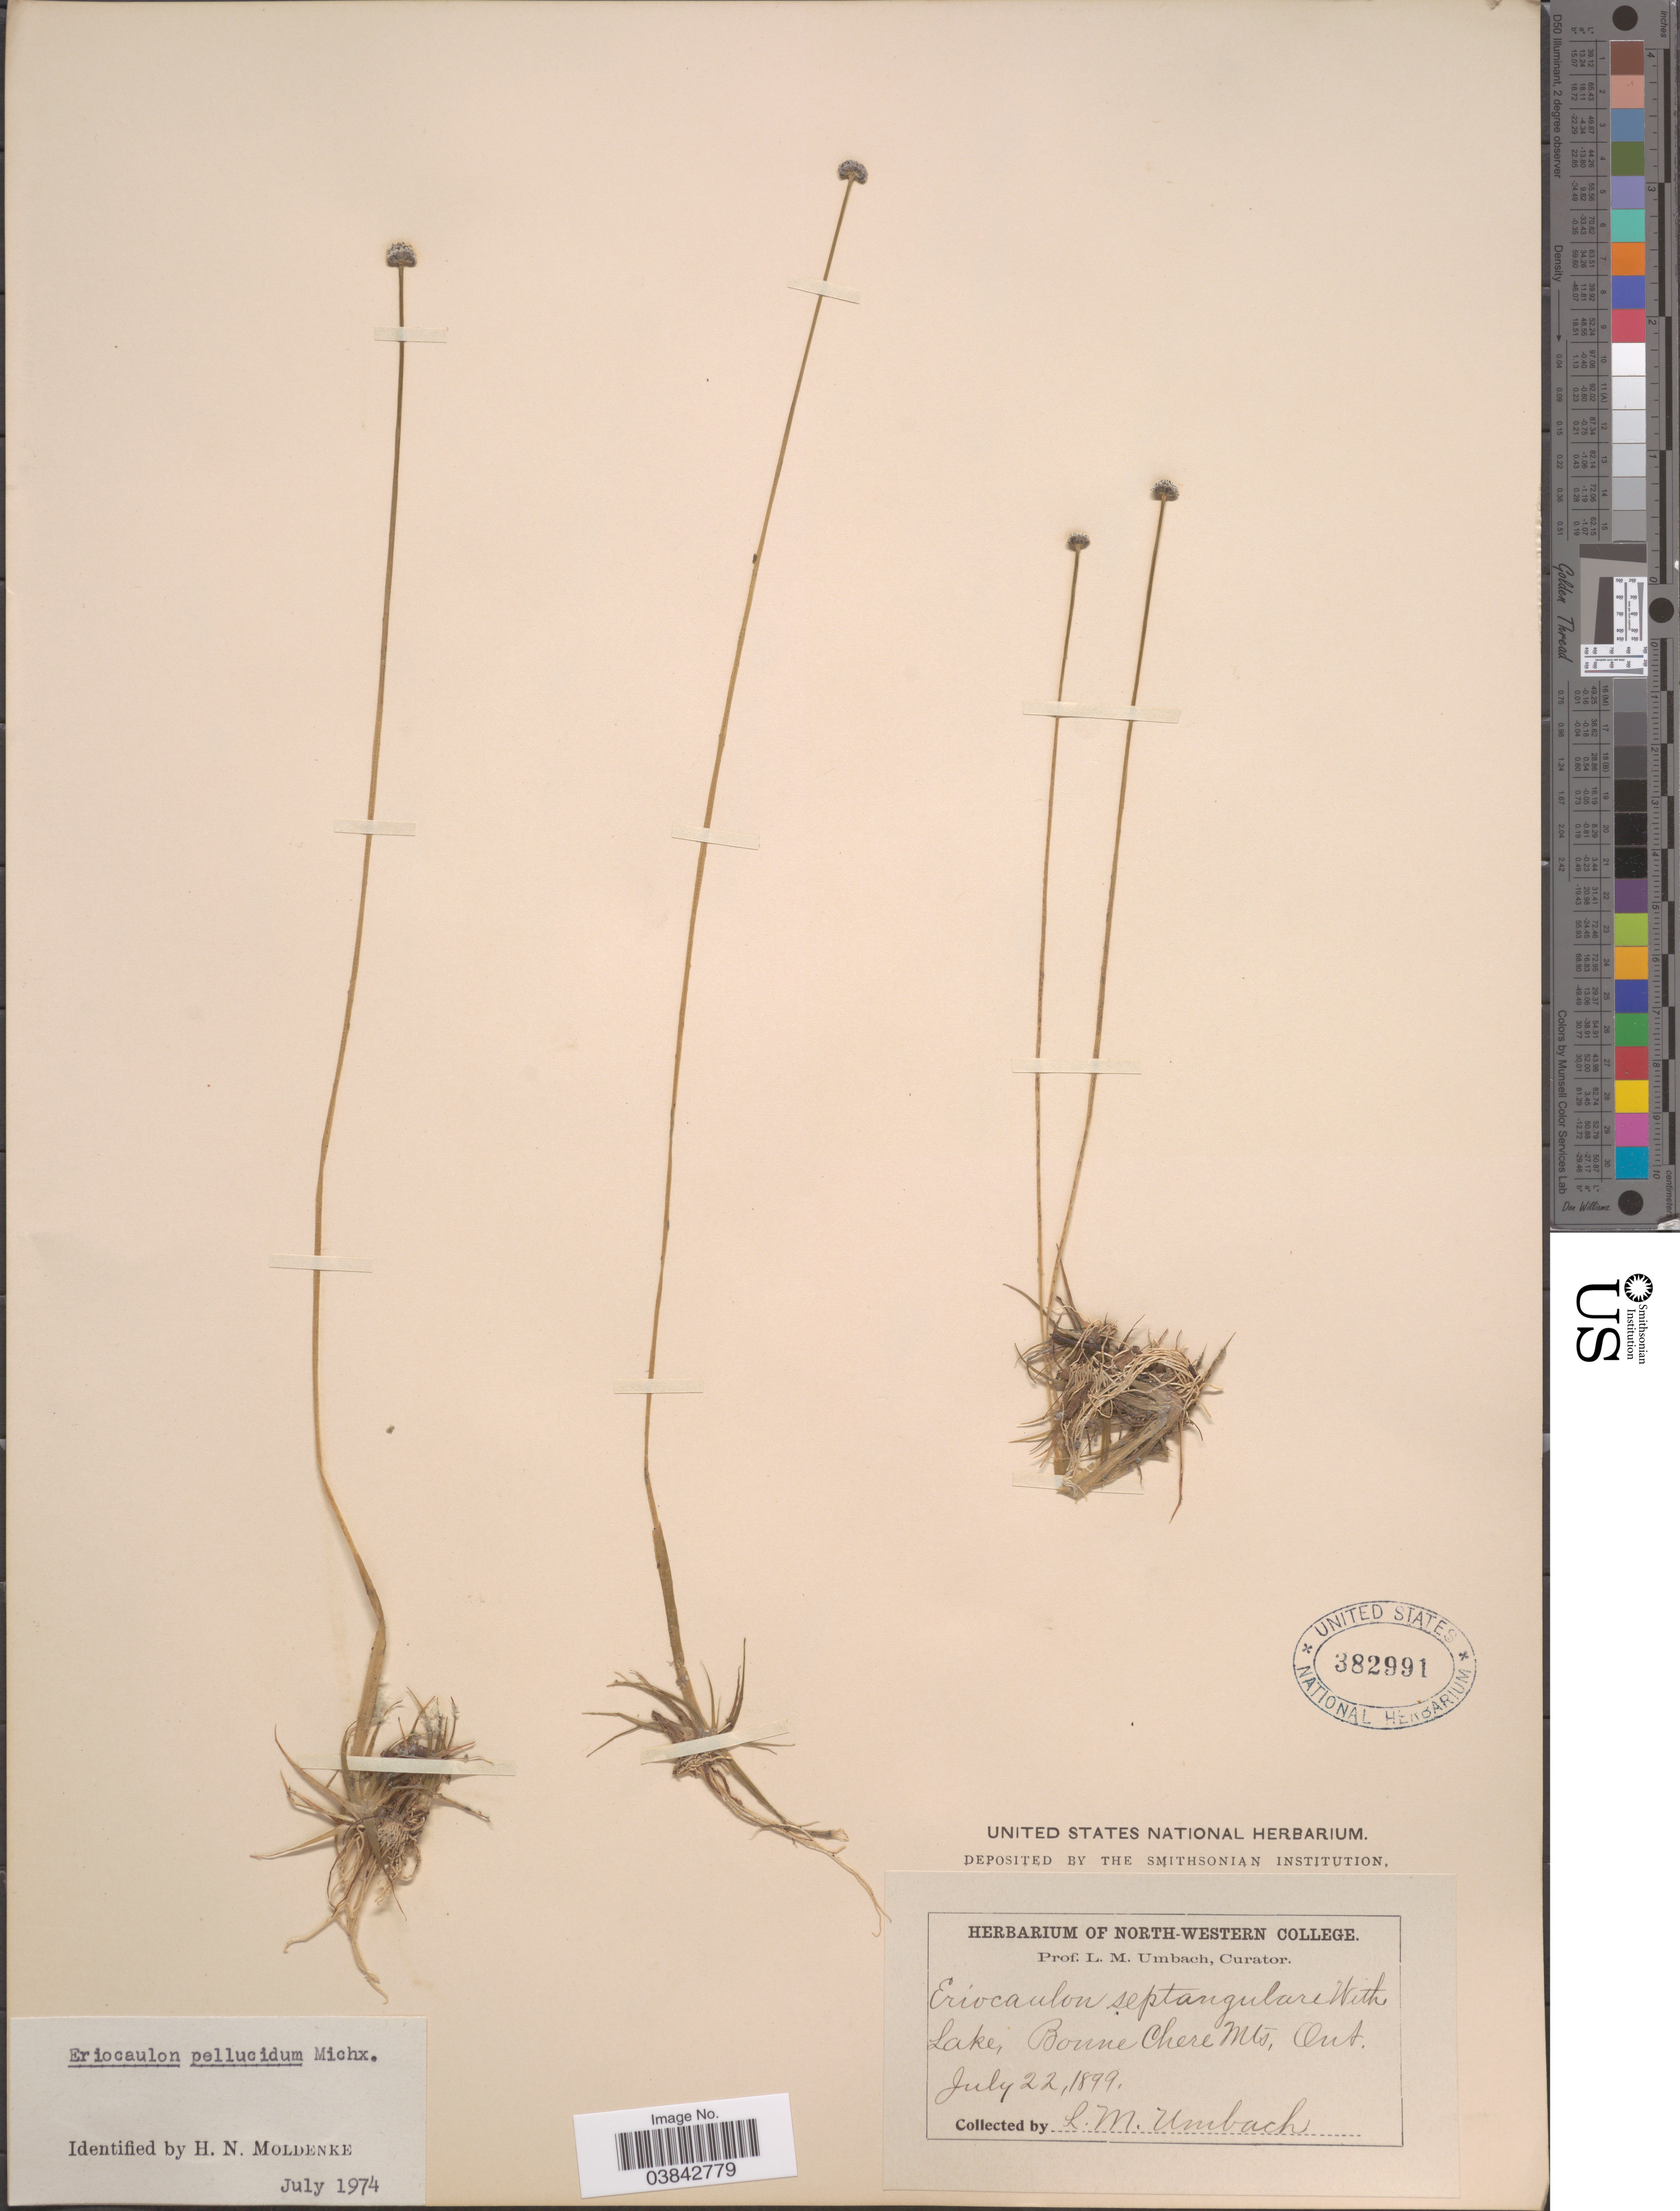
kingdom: Plantae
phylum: Tracheophyta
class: Liliopsida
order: Poales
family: Eriocaulaceae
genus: Eriocaulon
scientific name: Eriocaulon aquaticum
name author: (Hill) Druce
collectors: L. M. Umbach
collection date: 1899-07-22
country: Canada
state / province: Ontario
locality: Lake, Bonne Chere Mts.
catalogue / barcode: US 382991